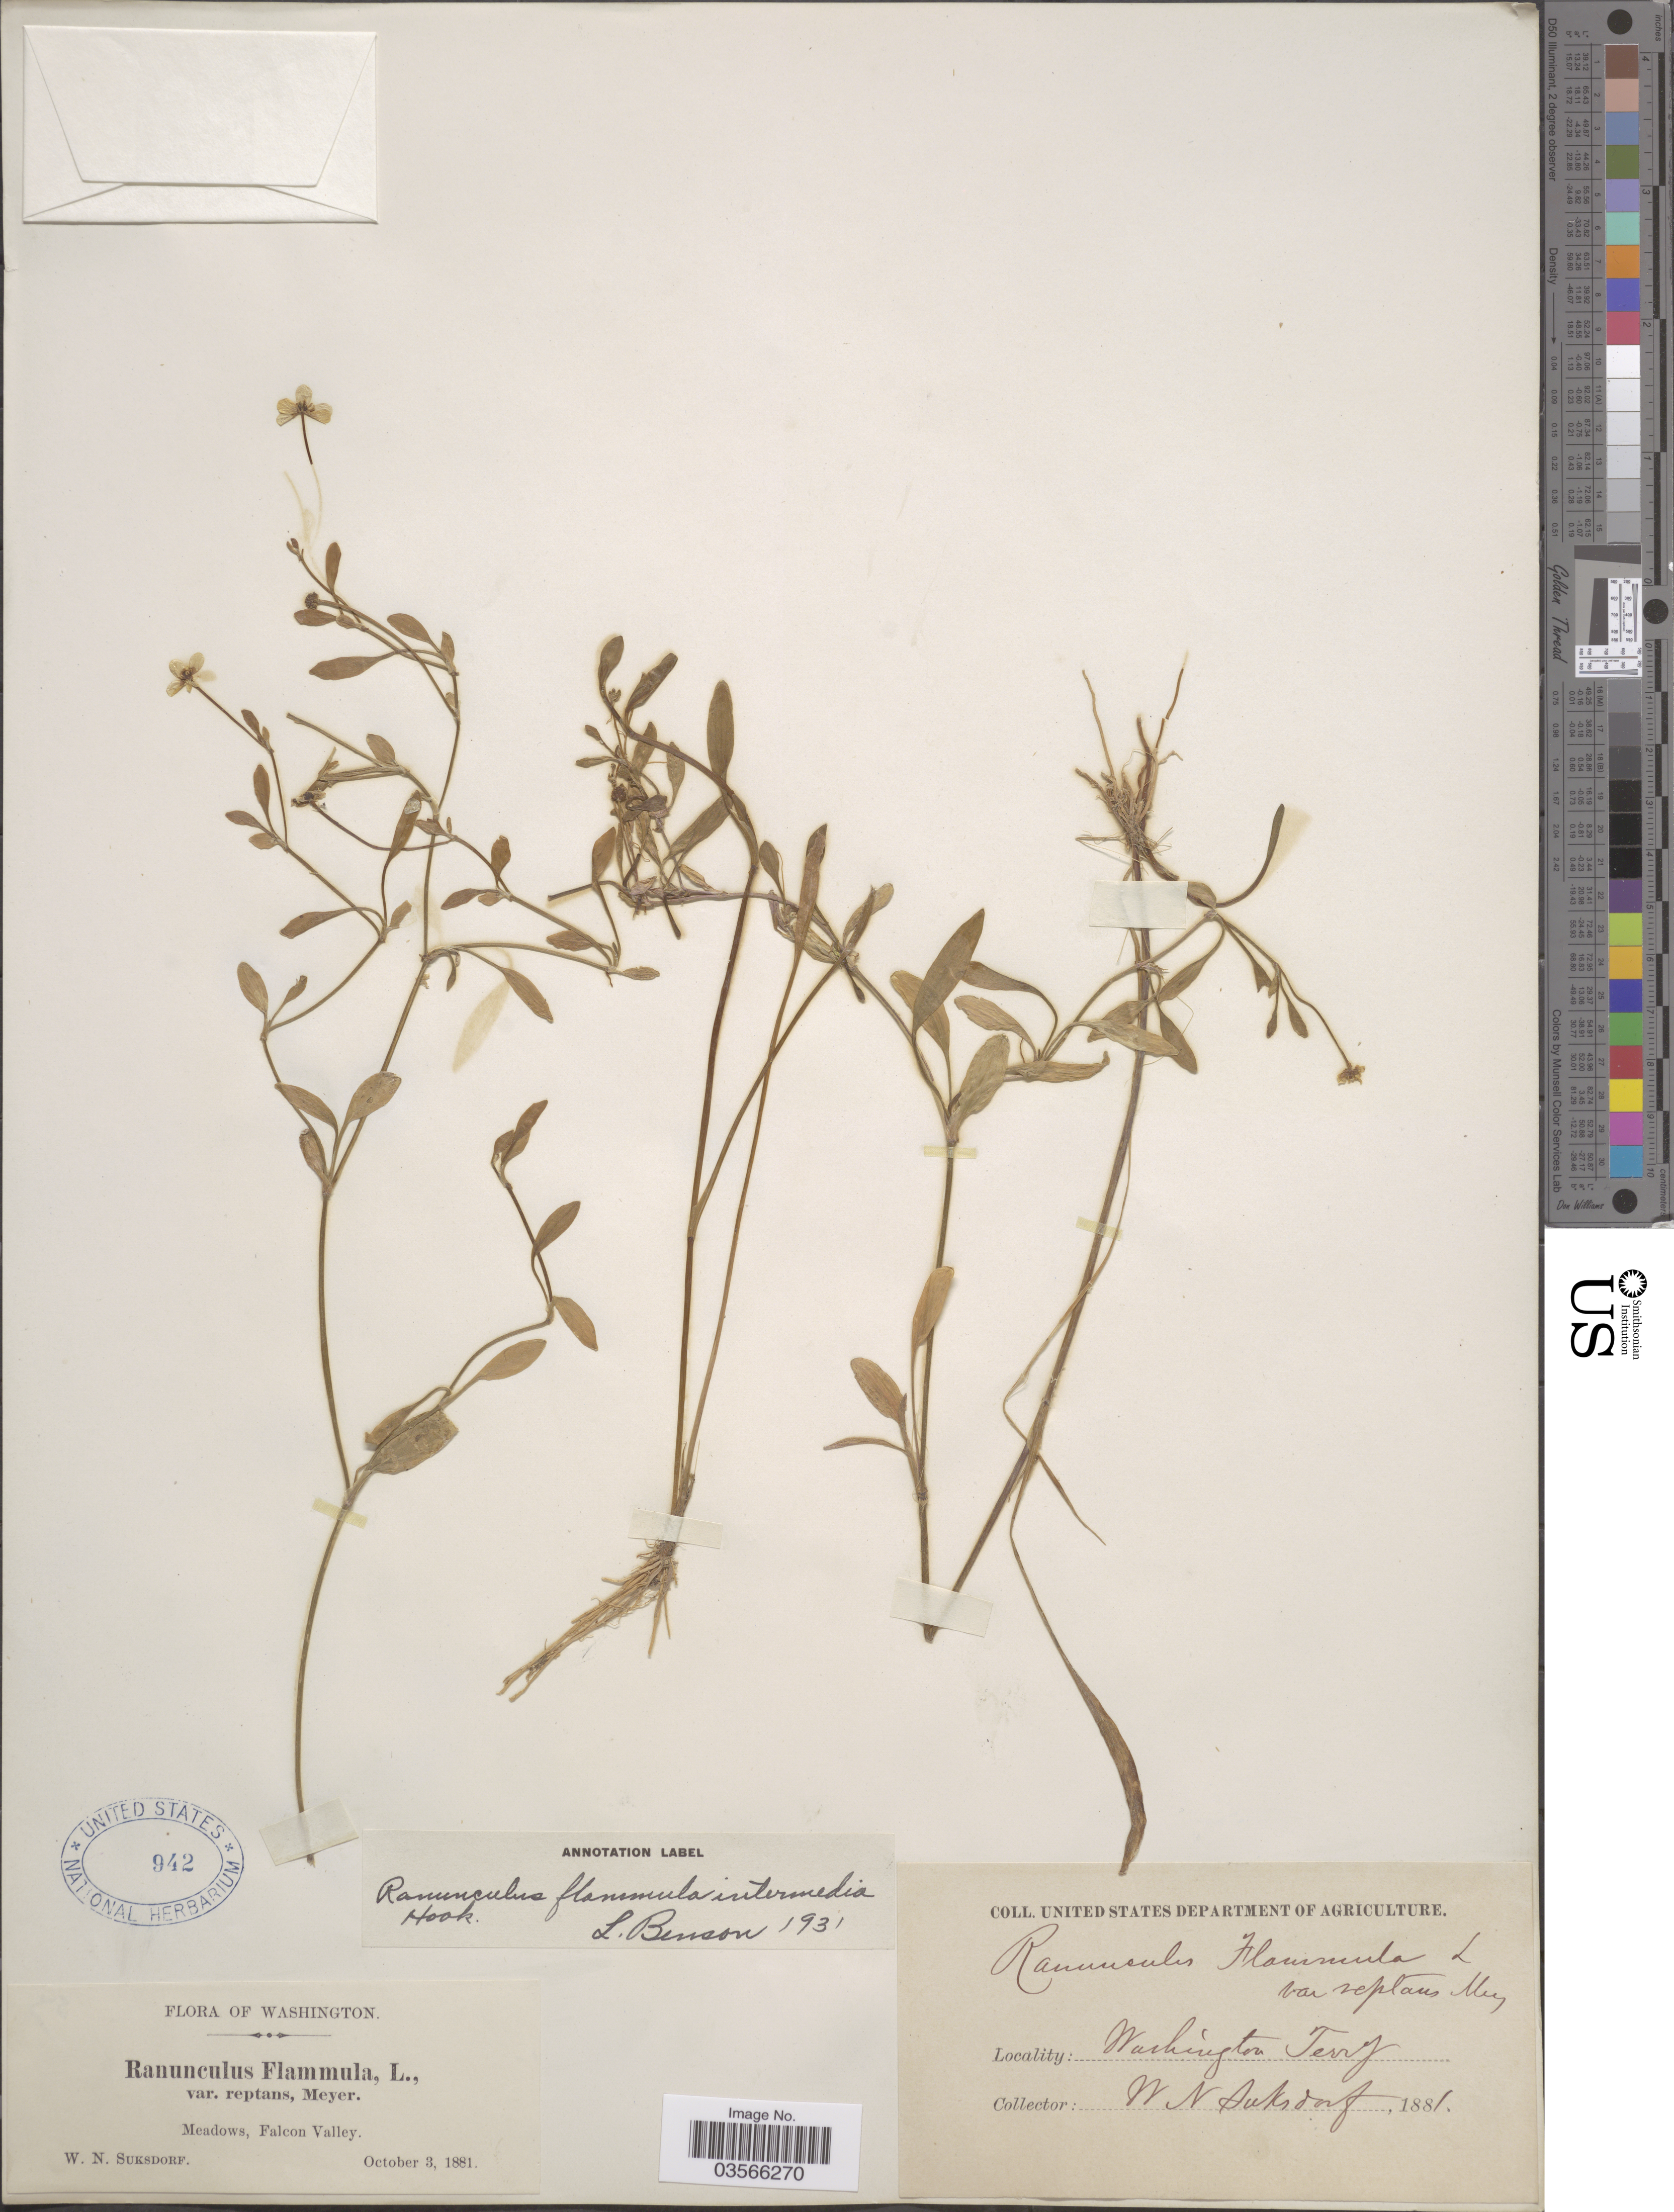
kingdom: Plantae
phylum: Tracheophyta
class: Magnoliopsida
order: Ranunculales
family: Ranunculaceae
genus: Ranunculus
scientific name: Ranunculus flammula var. ovalis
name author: (J.M. Bigelow) L.D. Benson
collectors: W. N. Suksdorf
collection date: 1881-10-03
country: United States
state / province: Washington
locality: Meadows, Falcon Valley.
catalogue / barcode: US 942